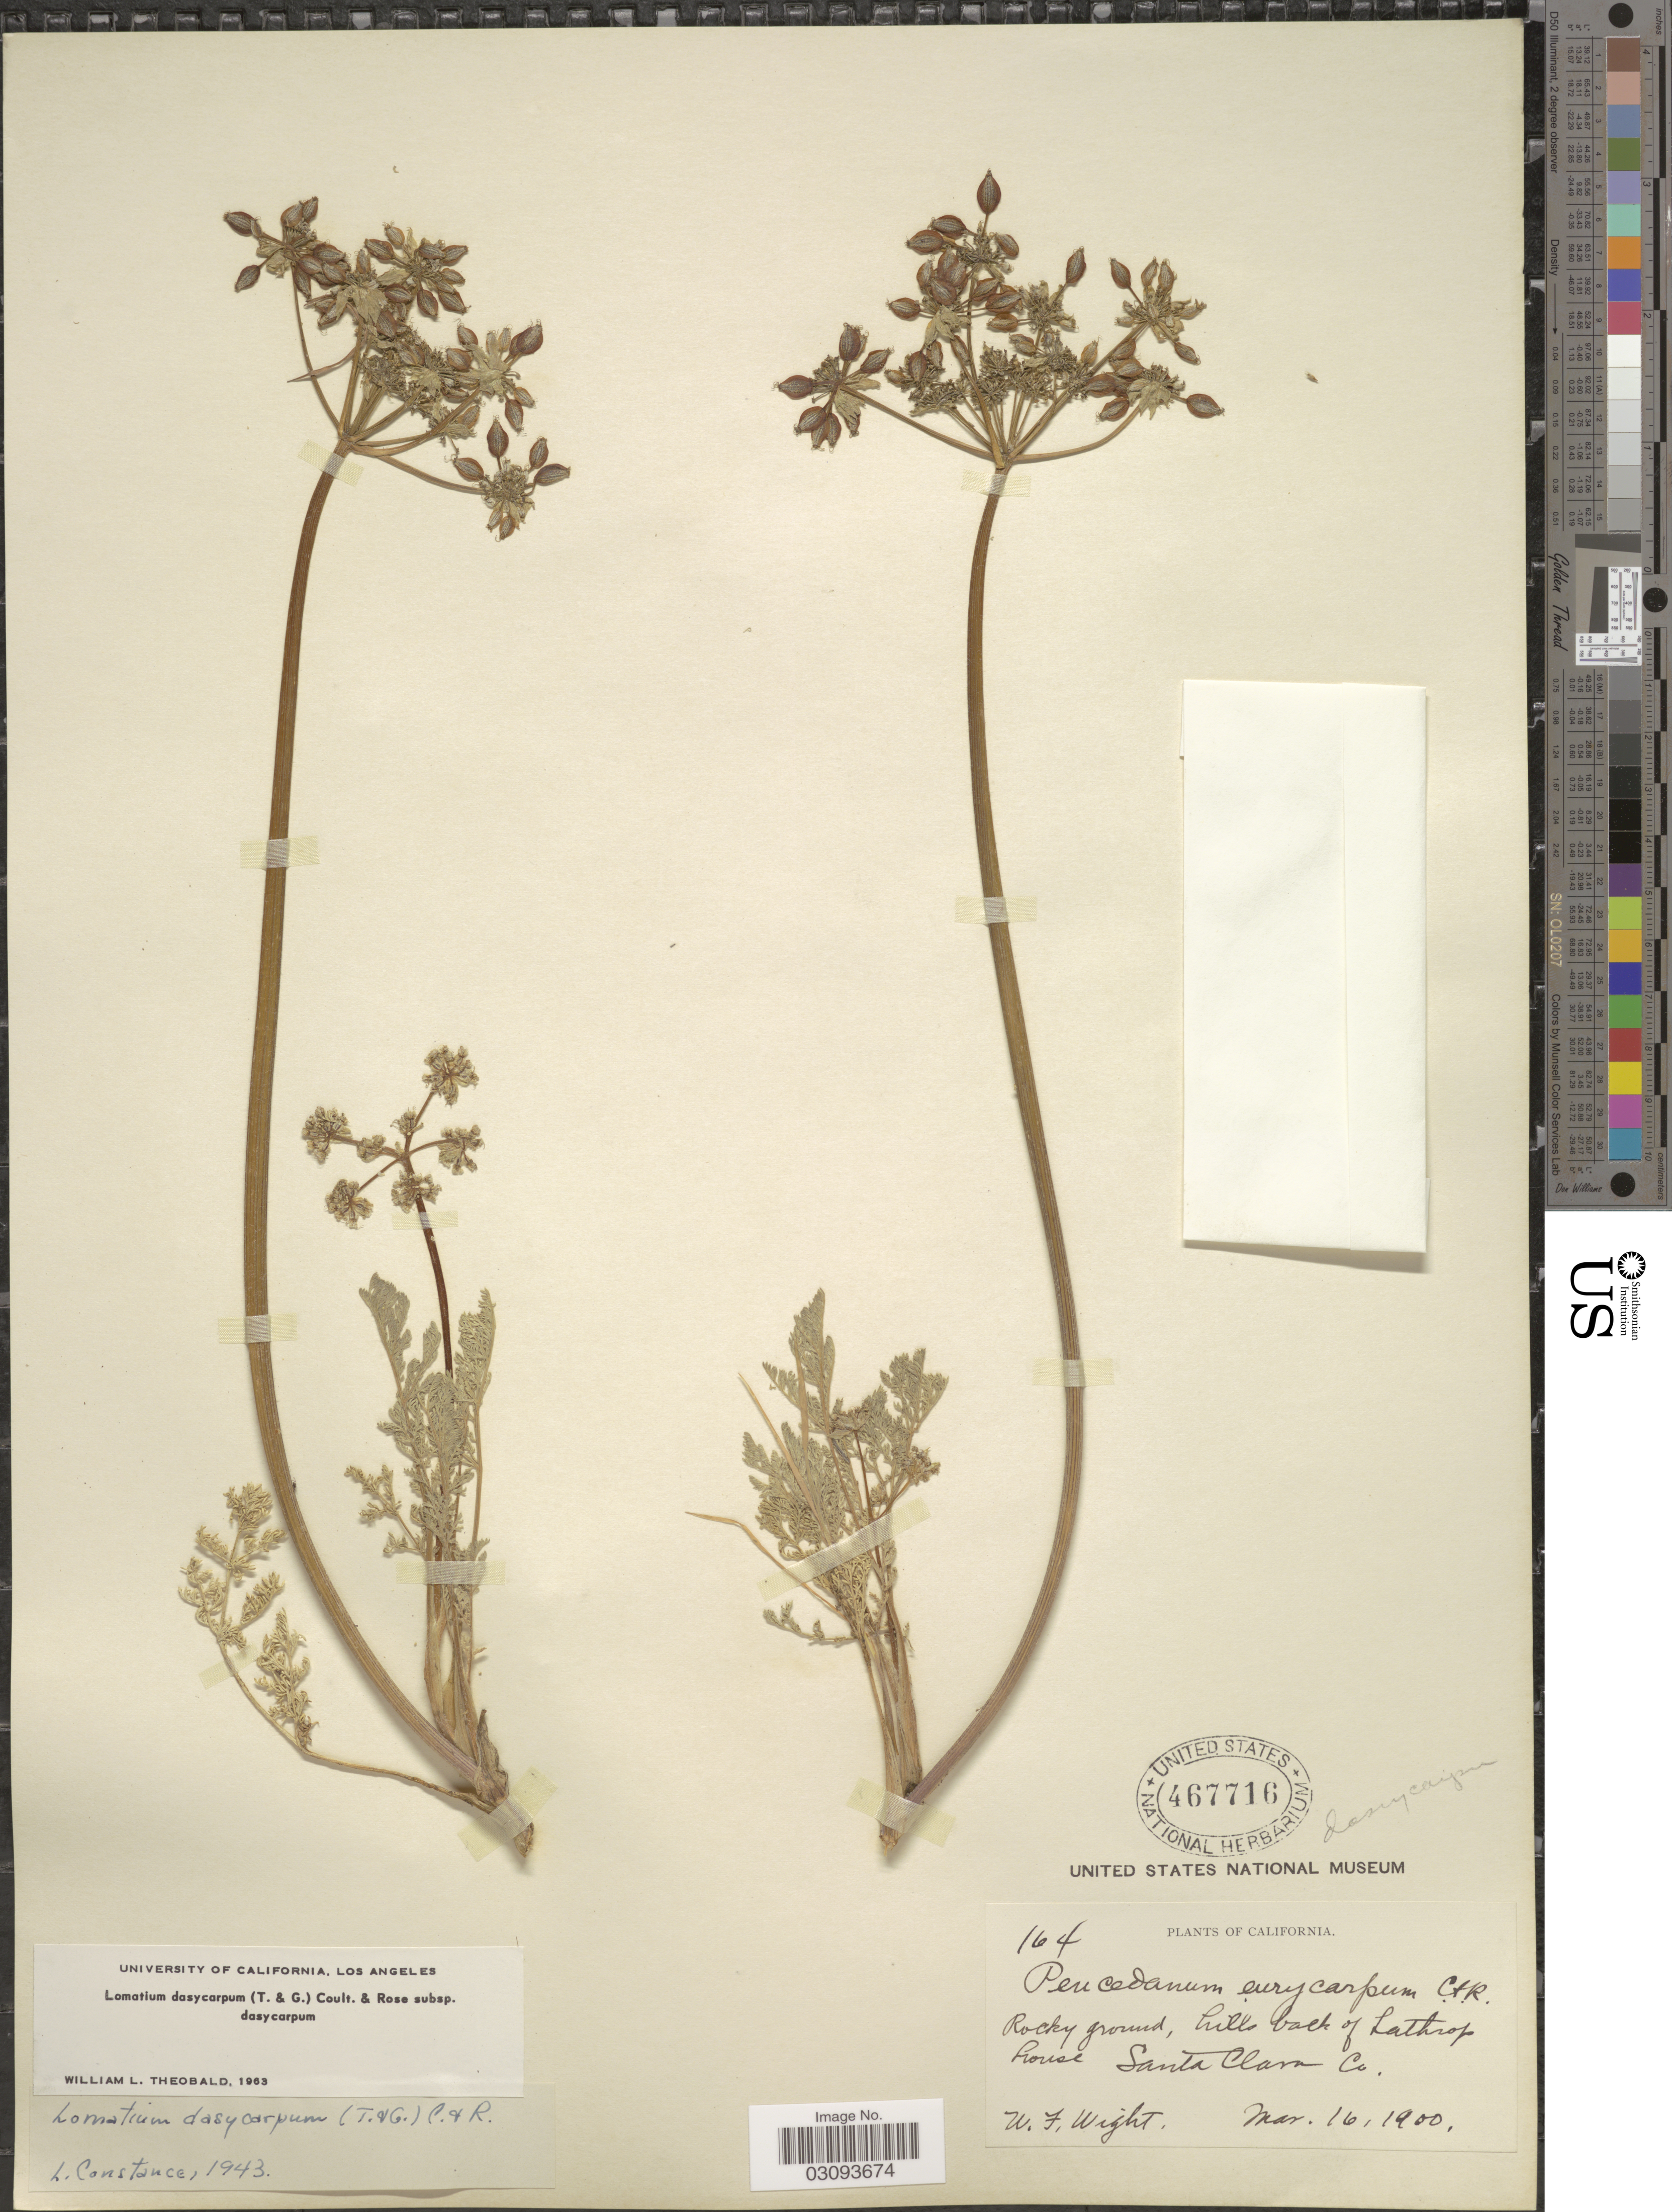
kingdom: Plantae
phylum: Tracheophyta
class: Magnoliopsida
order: Apiales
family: Apiaceae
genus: Lomatium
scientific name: Lomatium dasycarpum subsp. dasycarpum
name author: (Torr.) J.M. Coult. & Rose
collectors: W. Wight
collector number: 164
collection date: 1900-03-16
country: United States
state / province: California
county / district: Santa Clara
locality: Rocky ground, hills back of Lathrop house Santa Clara Co.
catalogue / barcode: US 467716